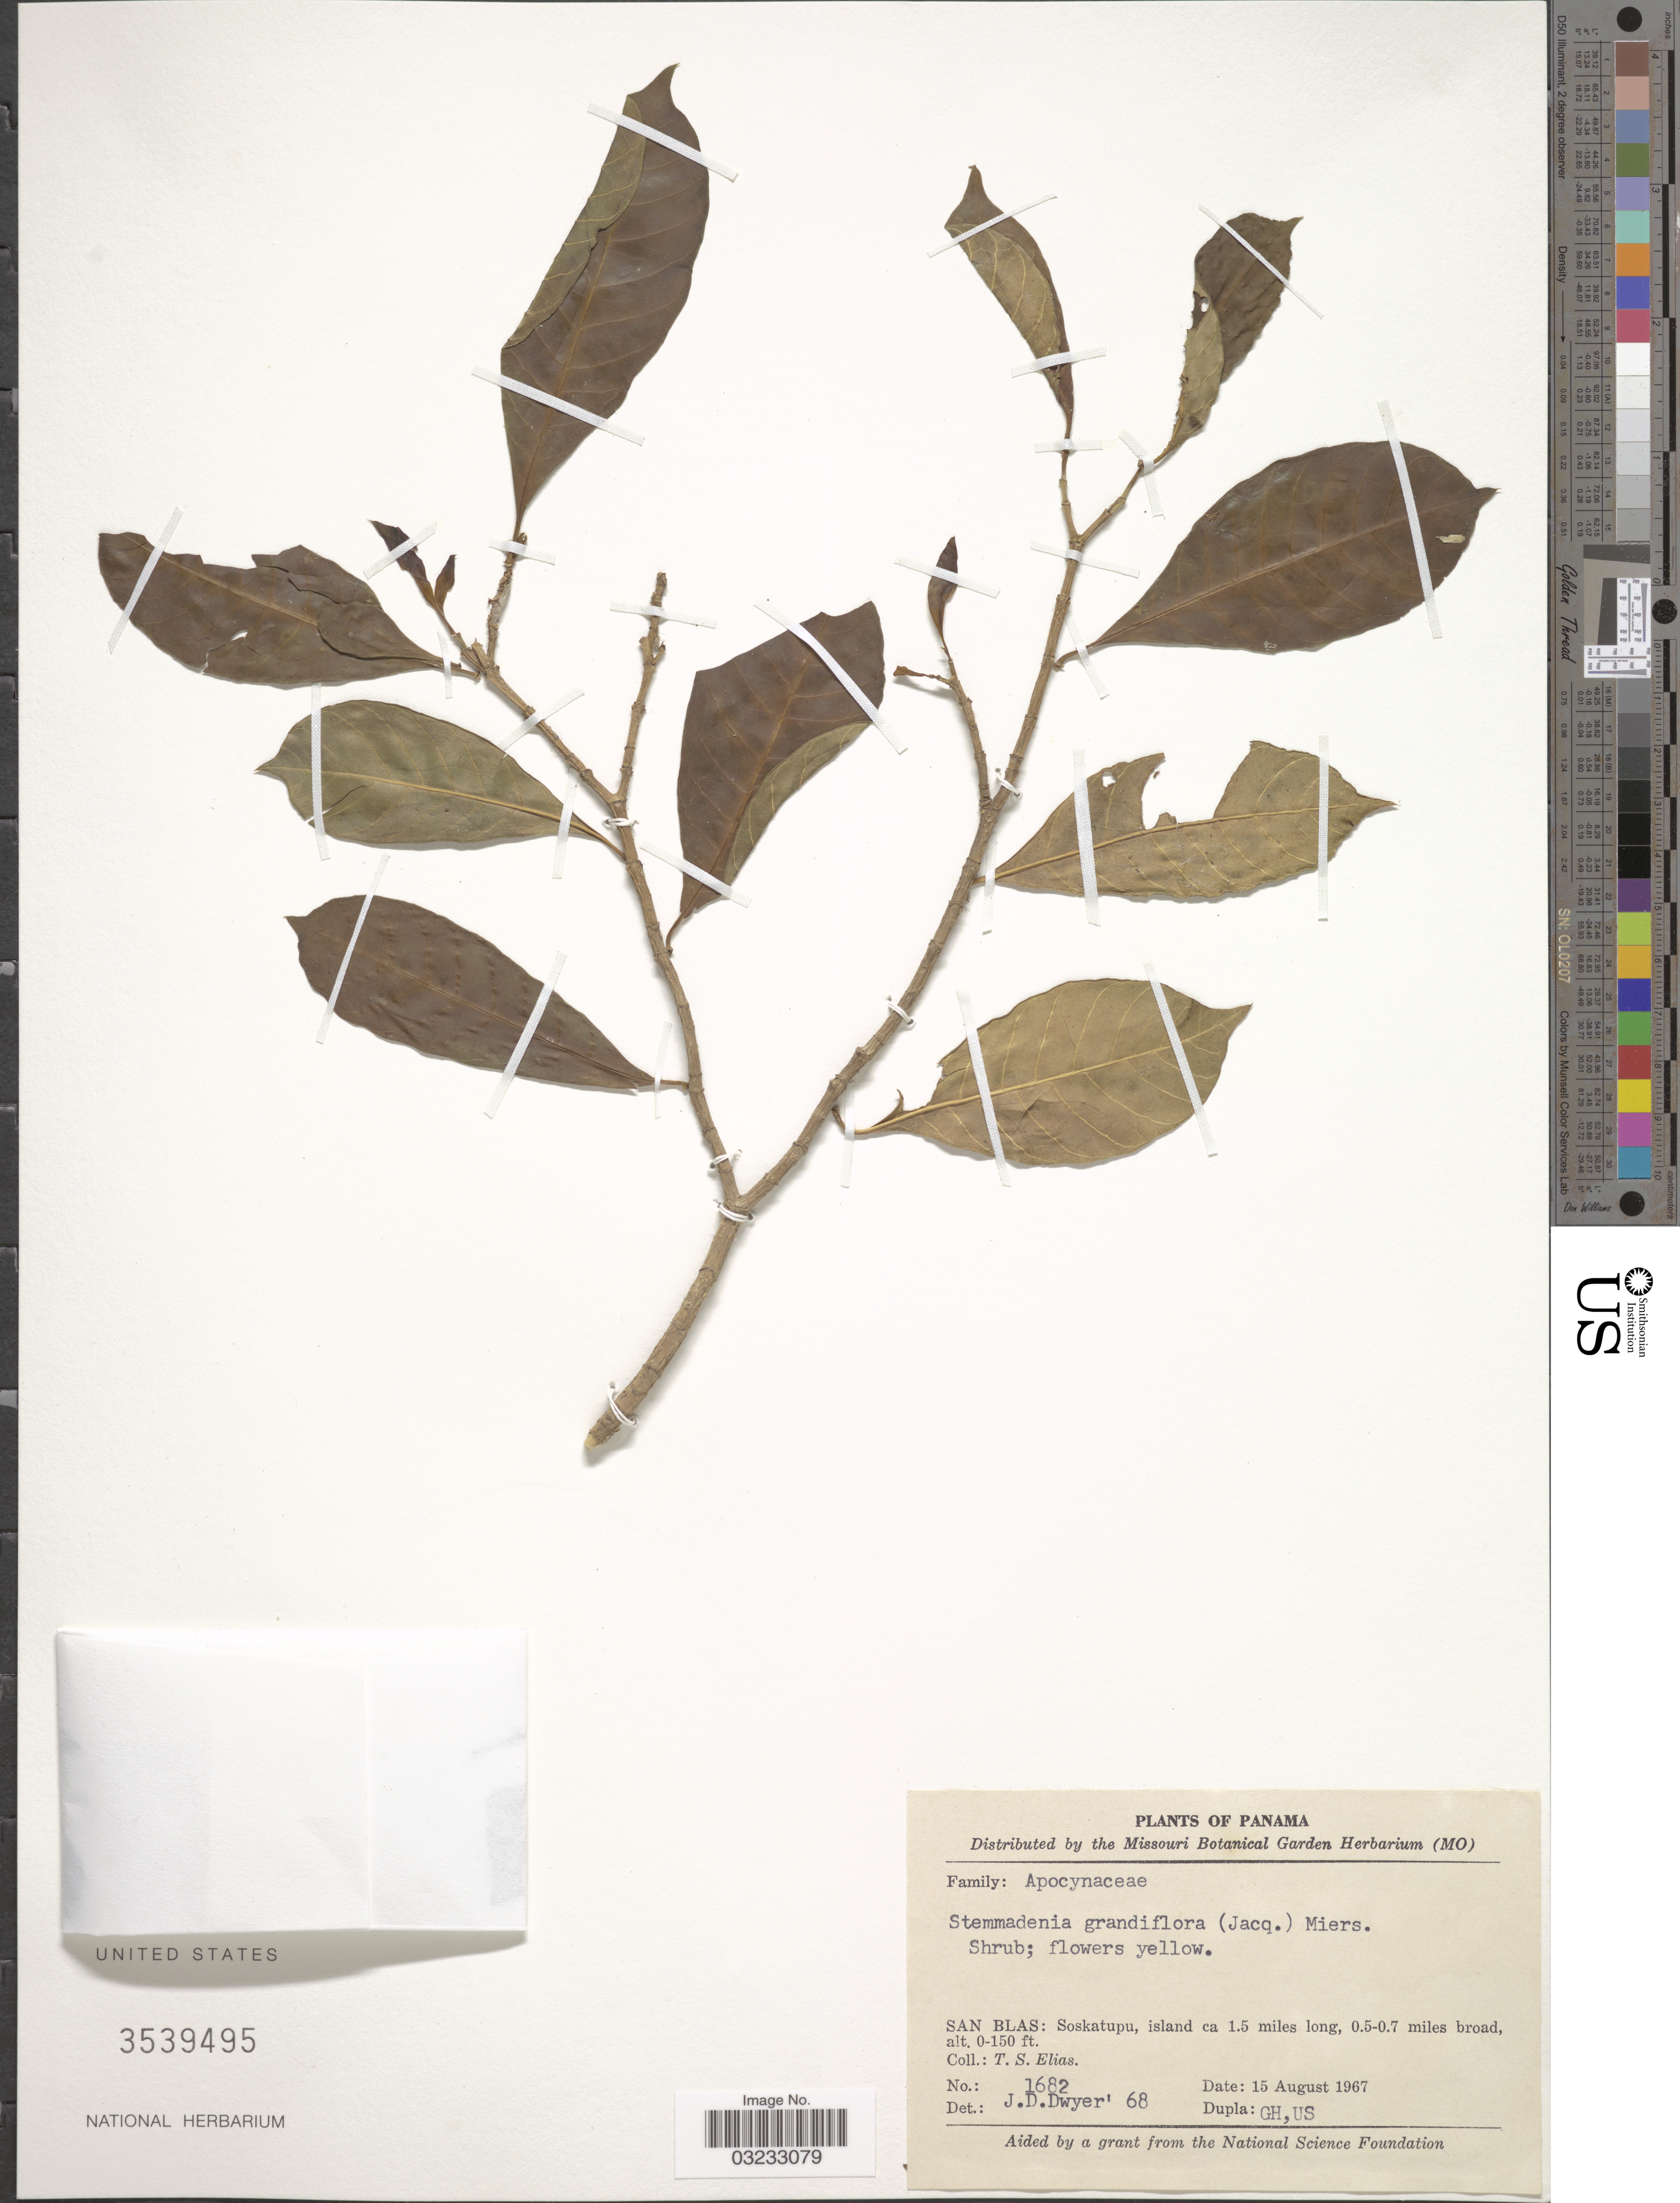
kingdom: Plantae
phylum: Tracheophyta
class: Magnoliopsida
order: Gentianales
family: Apocynaceae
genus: Stemmadenia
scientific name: Stemmadenia grandiflora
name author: (Jacq.) Miers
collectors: T. S. Elias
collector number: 1682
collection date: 1967-08-15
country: Panama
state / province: Kuna Yala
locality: San Blas: Soskatupu, island ca. 1.5 miles long, 0.5-0.7 miles broad.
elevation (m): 0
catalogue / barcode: US 3539495